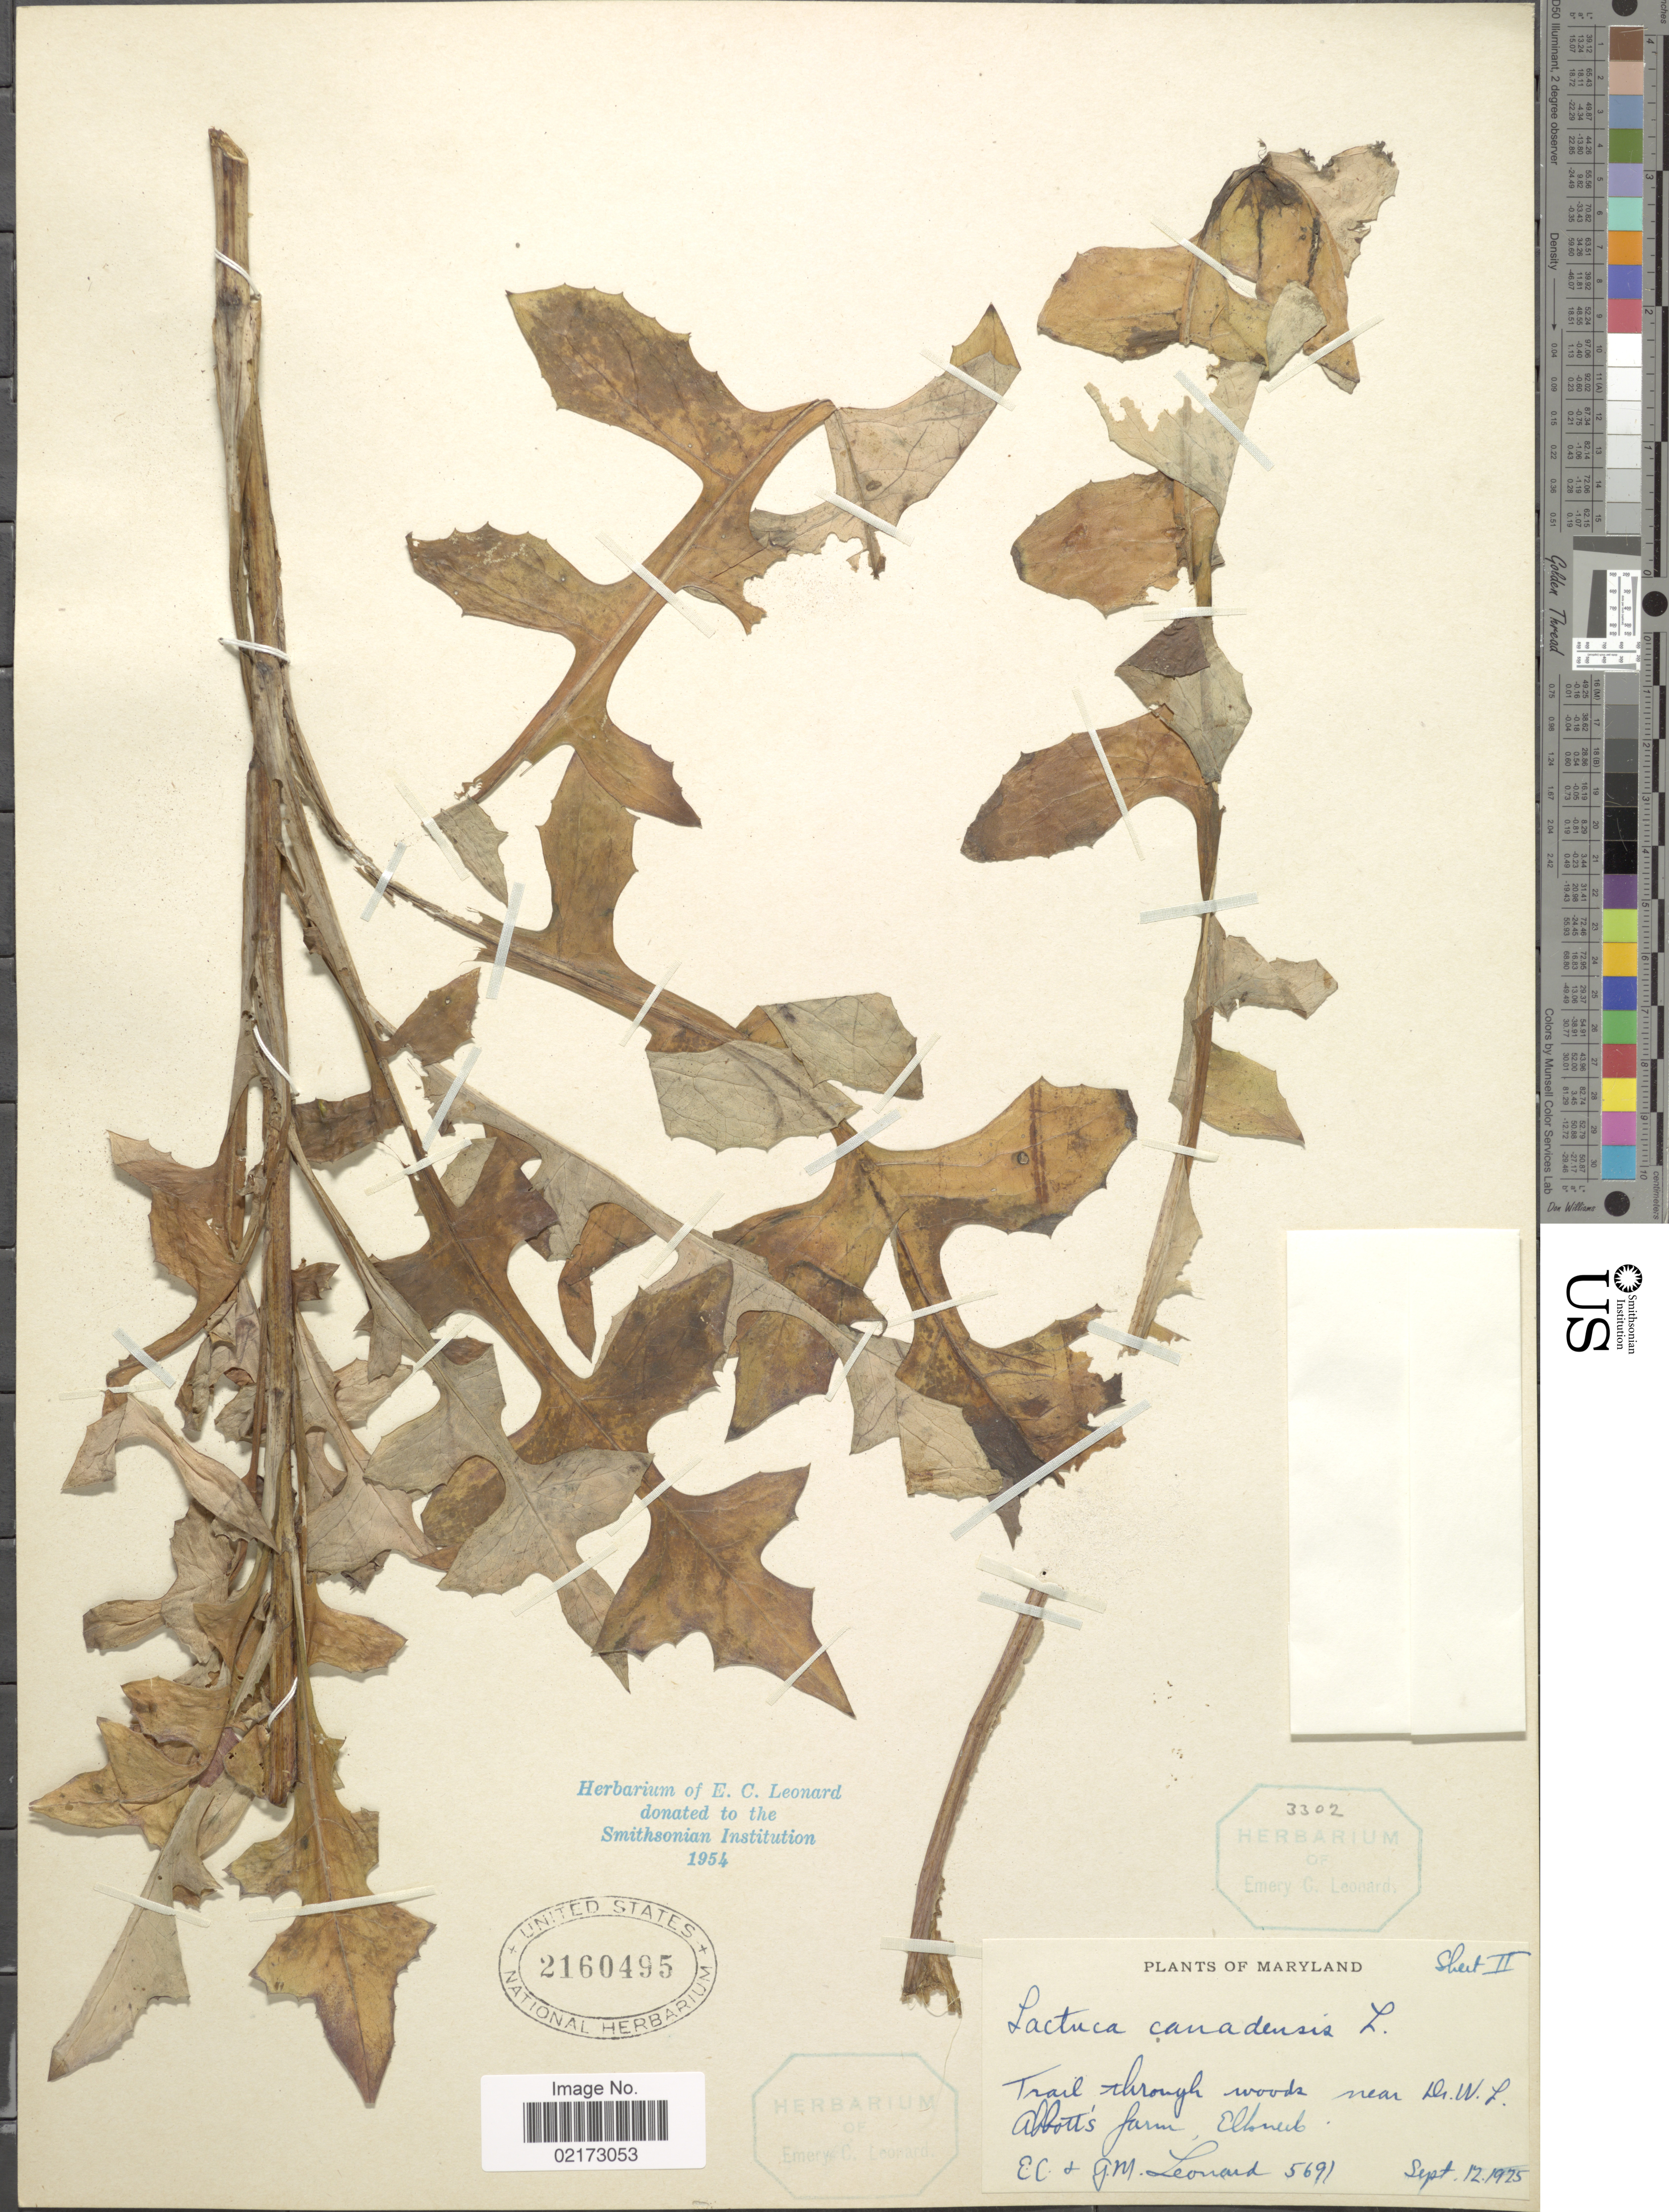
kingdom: Plantae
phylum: Tracheophyta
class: Magnoliopsida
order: Asterales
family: Asteraceae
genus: Lactuca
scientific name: Lactuca canadensis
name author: L.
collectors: E. C. Leonard & G. M. Leonard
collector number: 5691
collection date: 1925-09-12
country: United States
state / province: Maryland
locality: Near Dr. W. L. Abbott's Farm, Elk neck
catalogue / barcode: US 2160495